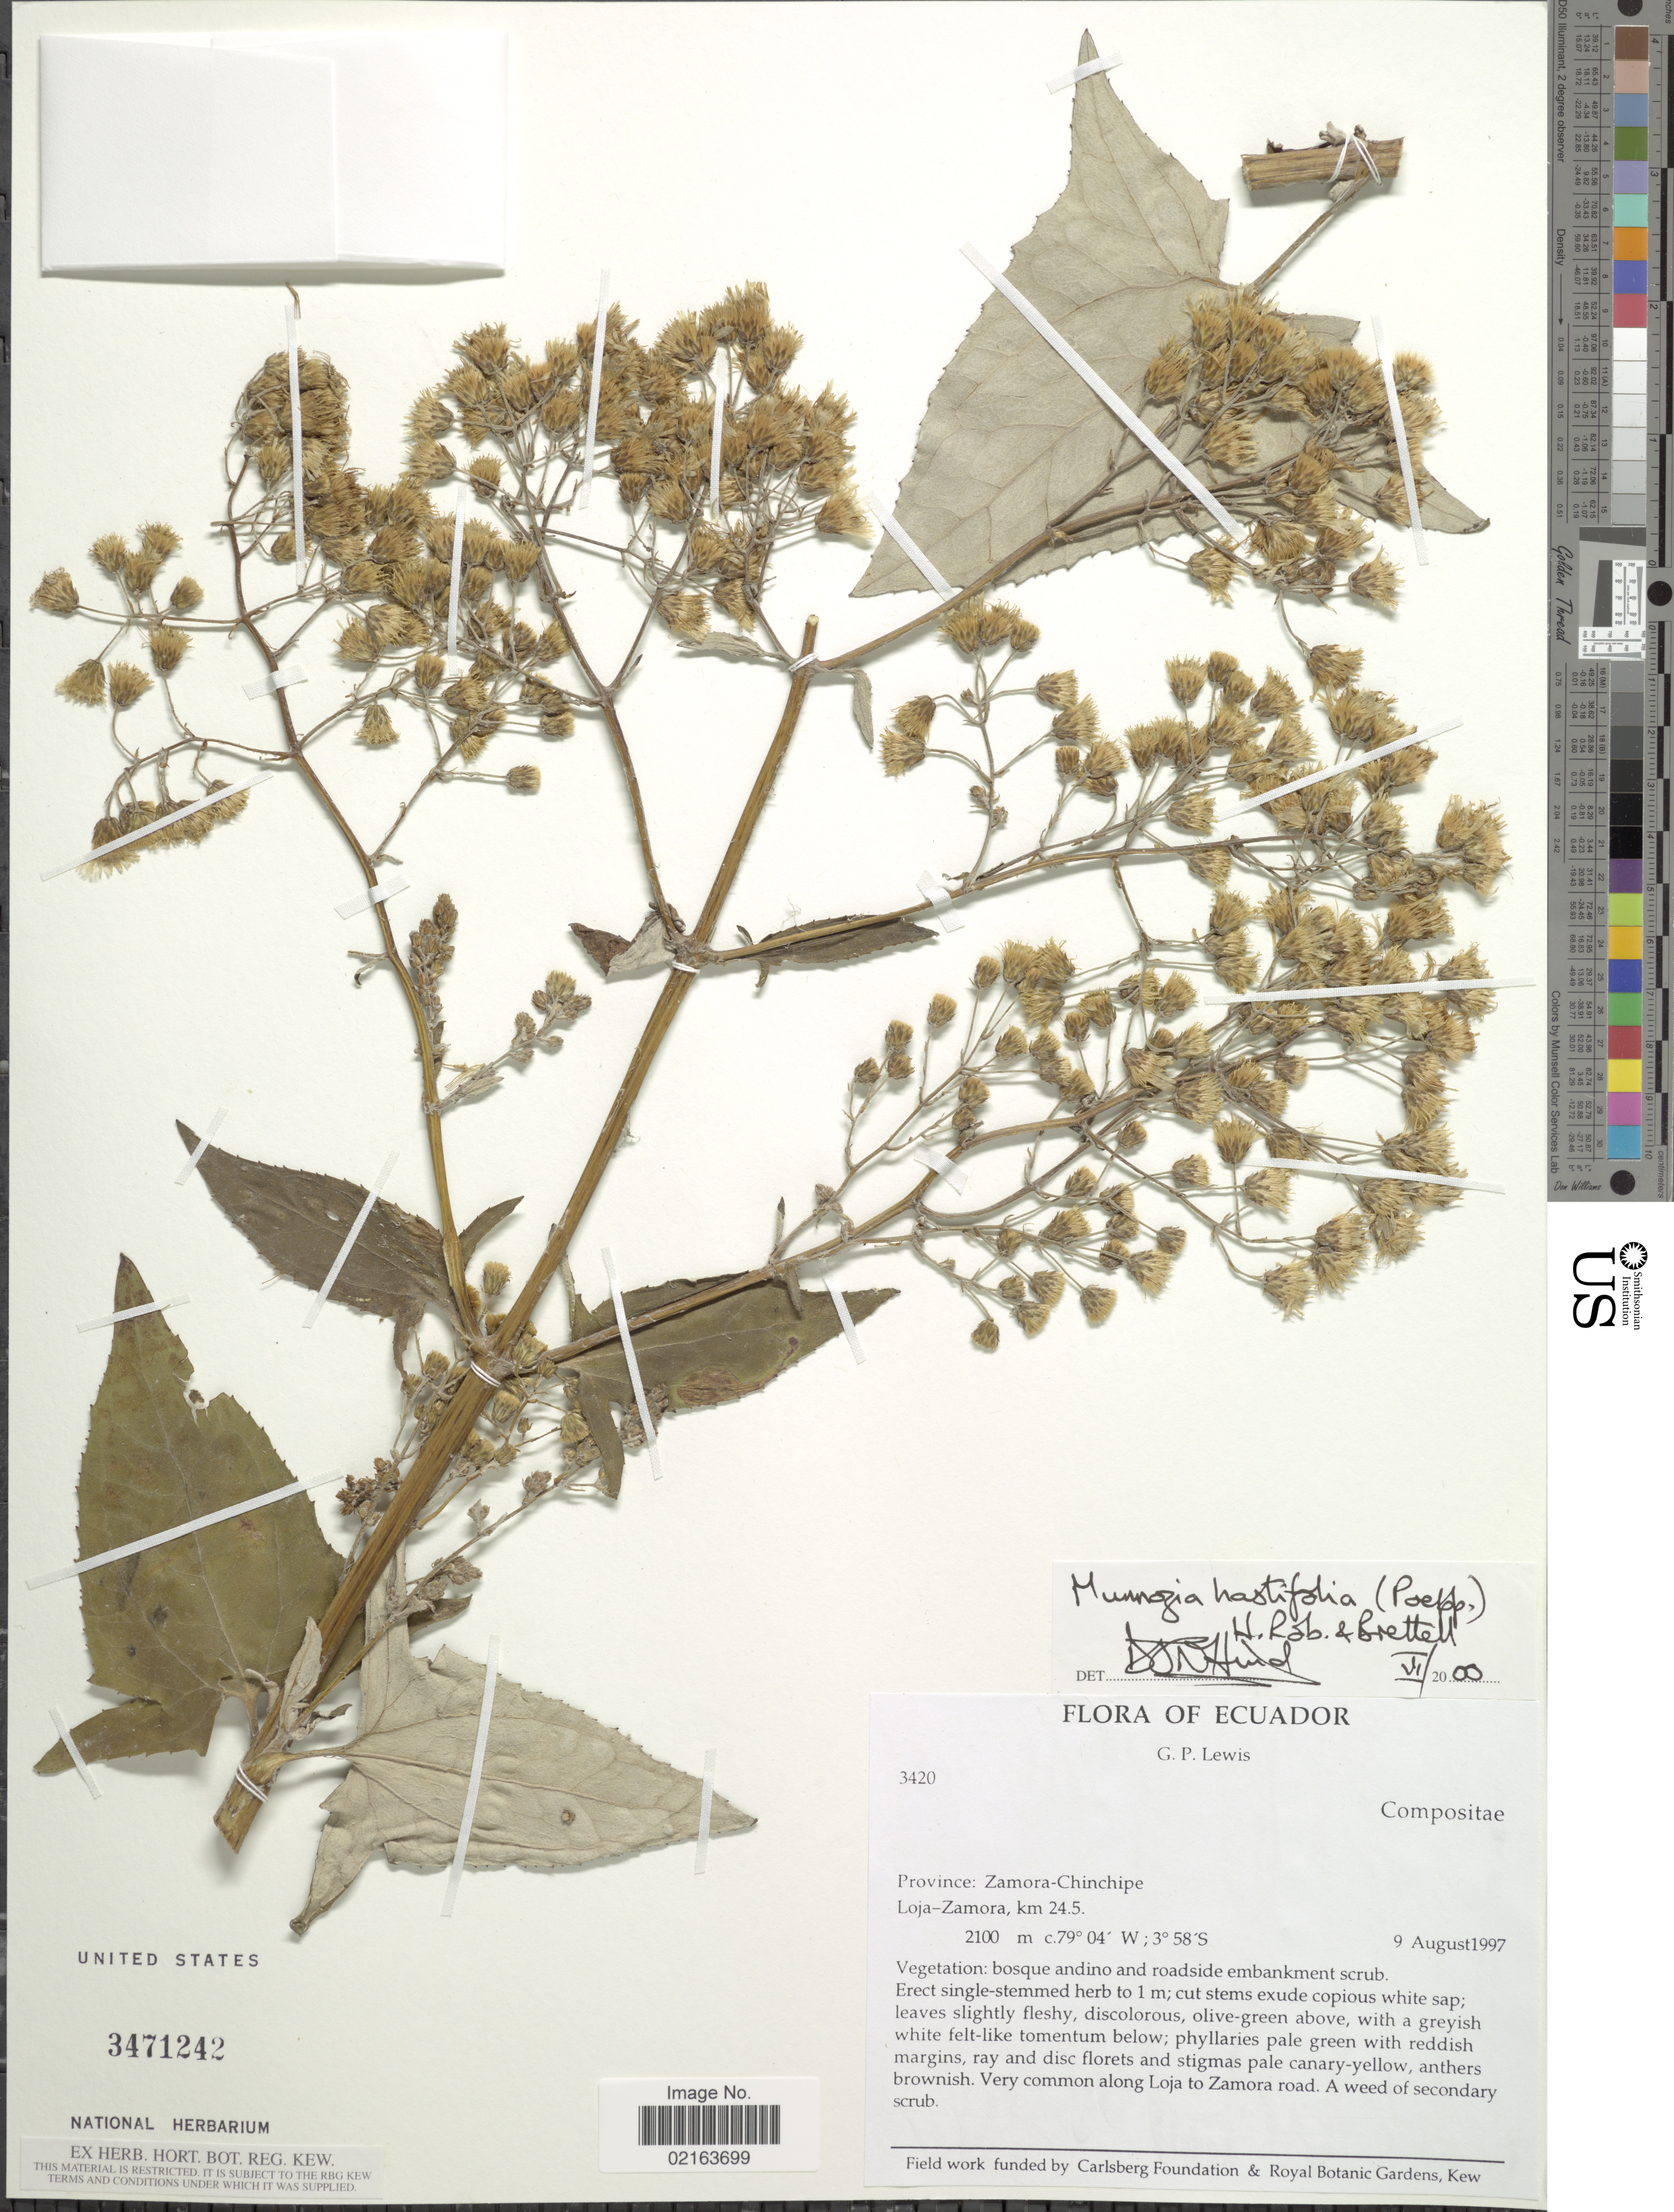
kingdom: Plantae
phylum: Tracheophyta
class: Magnoliopsida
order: Asterales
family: Asteraceae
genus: Munnozia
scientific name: Munnozia hastifolia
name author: (Poepp.) H. Rob. & Brettell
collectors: G. P. Lewis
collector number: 3420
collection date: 1997-08-09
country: Ecuador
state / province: Zamora-Chinchipe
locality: Province: Zamora-Chinchipe, Loja-Zamora, km 24.5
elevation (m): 2100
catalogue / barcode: US 3471242